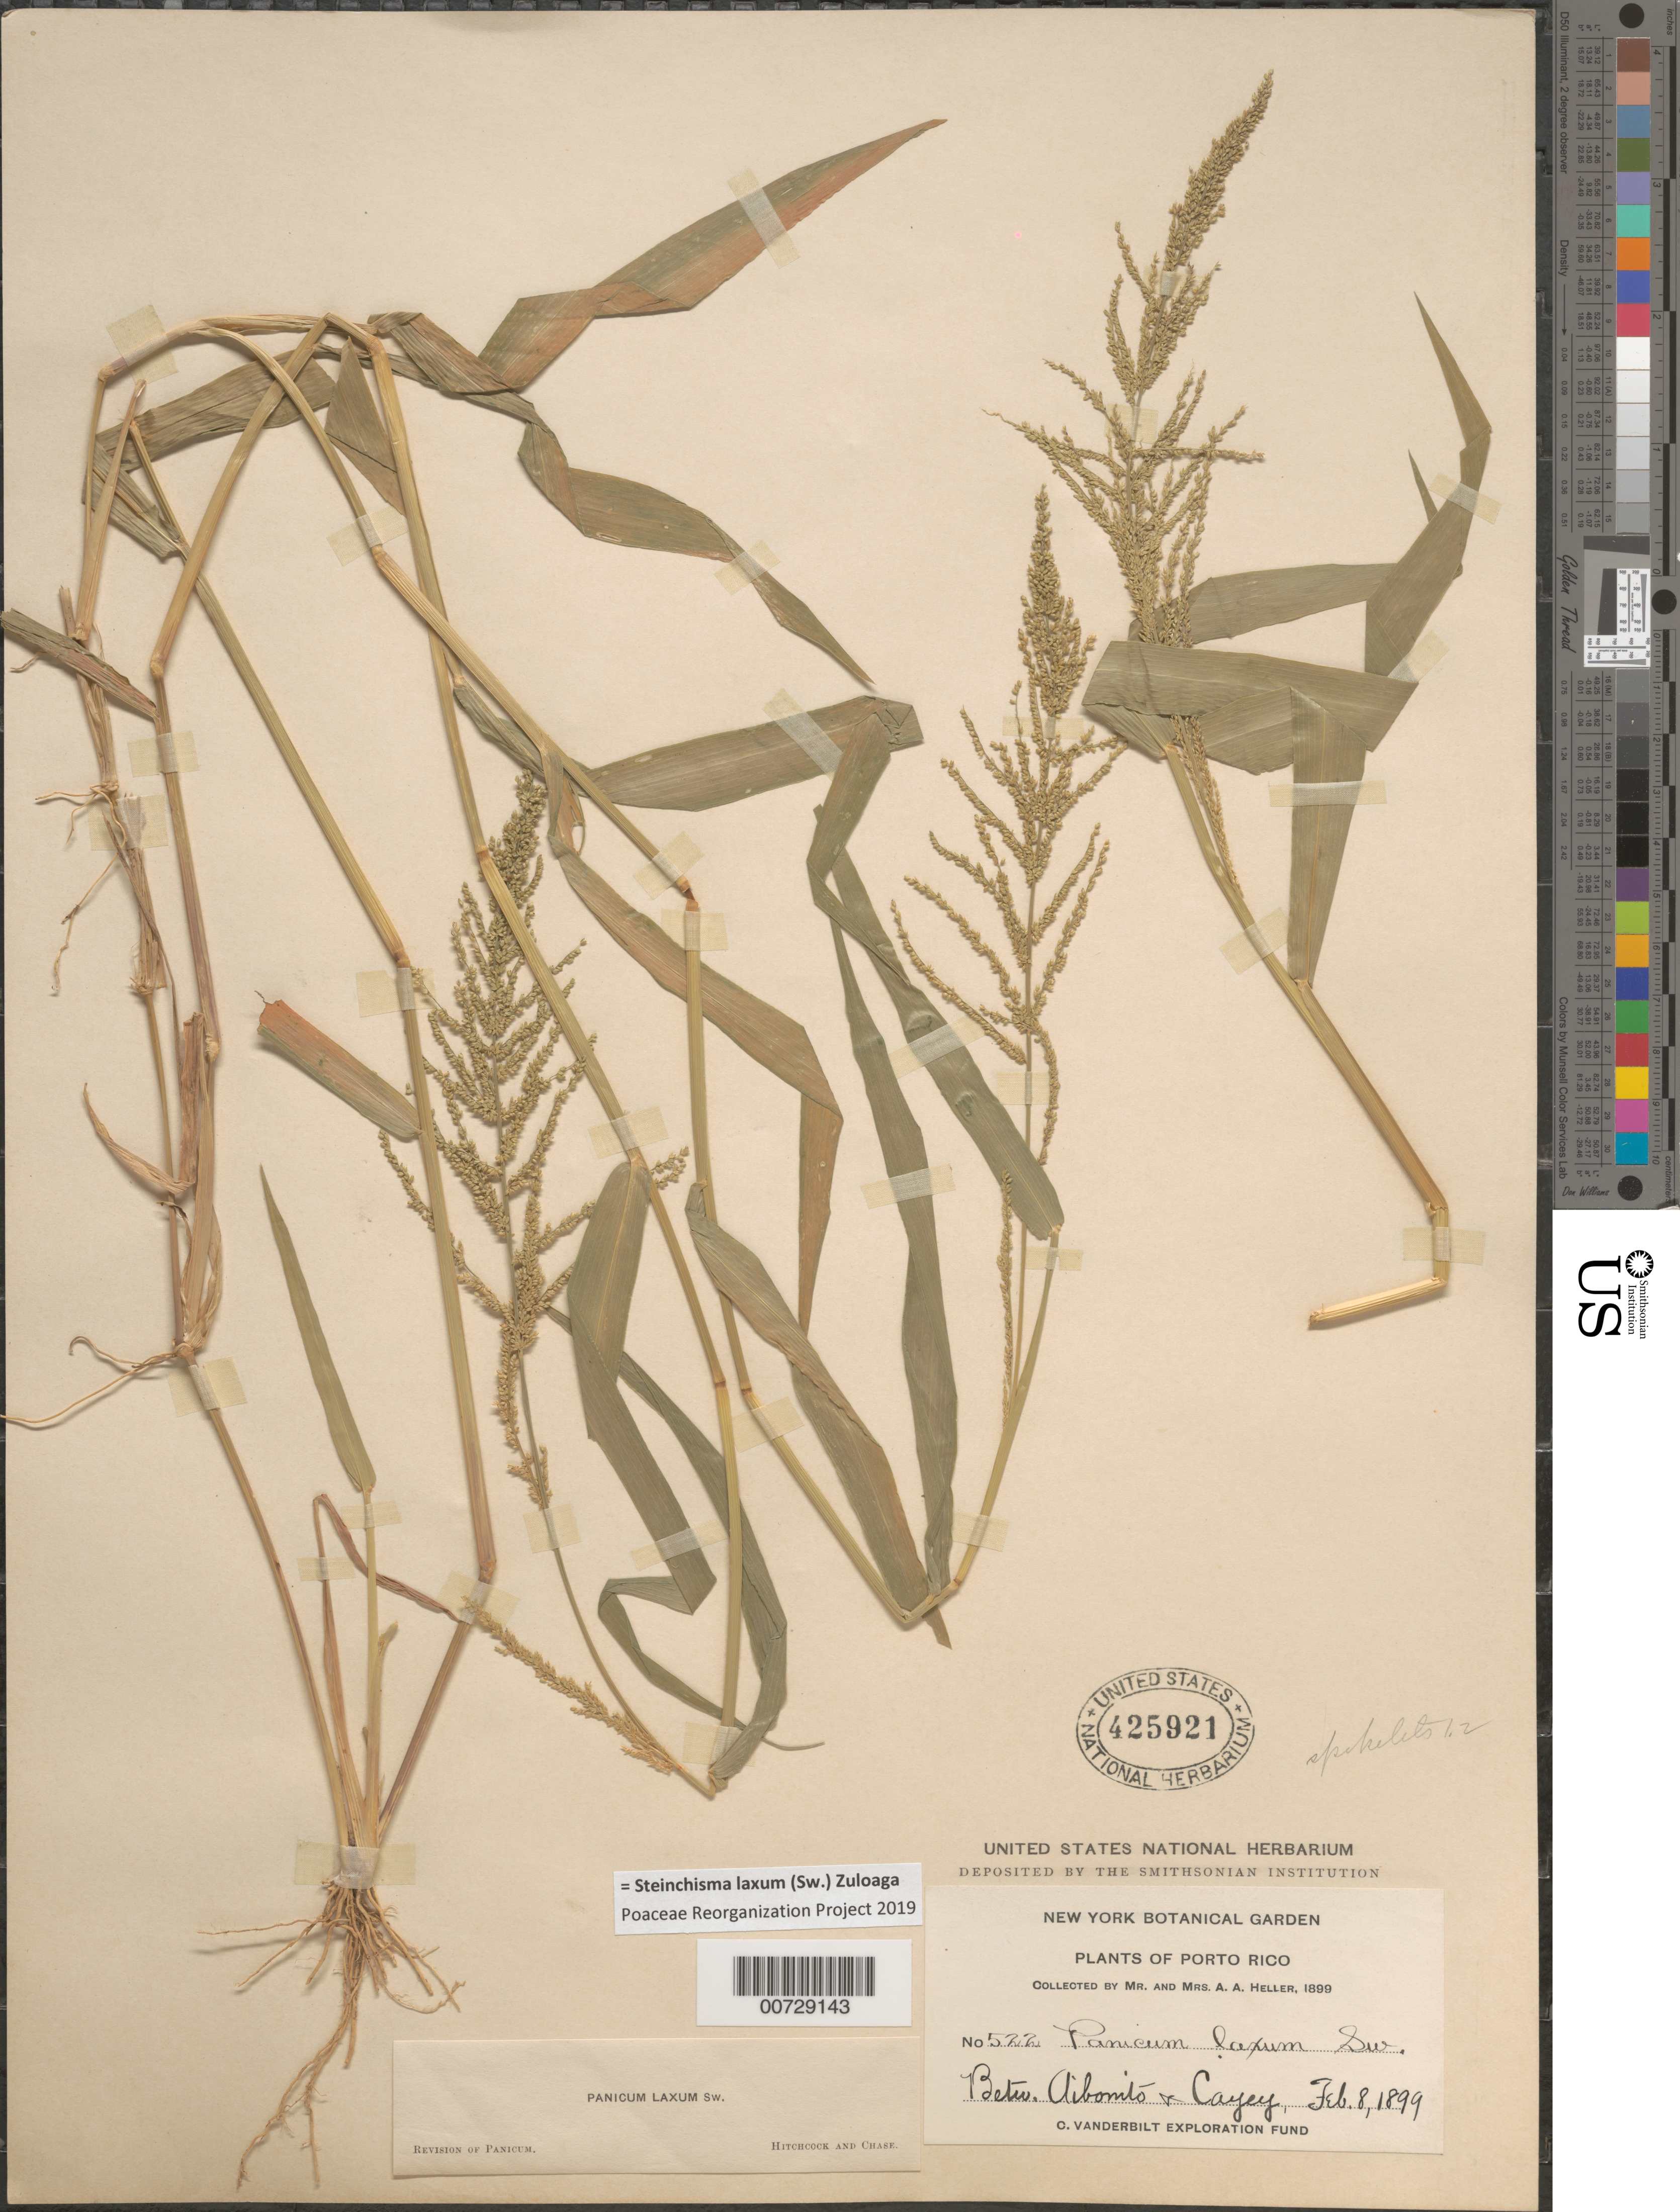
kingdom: Plantae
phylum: Tracheophyta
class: Liliopsida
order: Poales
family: Poaceae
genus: Steinchisma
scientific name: Steinchisma laxum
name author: (Sw.) Zuloaga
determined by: Hitchcock, Albert S.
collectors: A. A. Heller & E. G. Heller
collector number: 522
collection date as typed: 08 Feb 1899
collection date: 1899-02-08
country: Puerto Rico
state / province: Abonito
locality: Aibonito & Cayey, btw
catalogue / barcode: US 425921